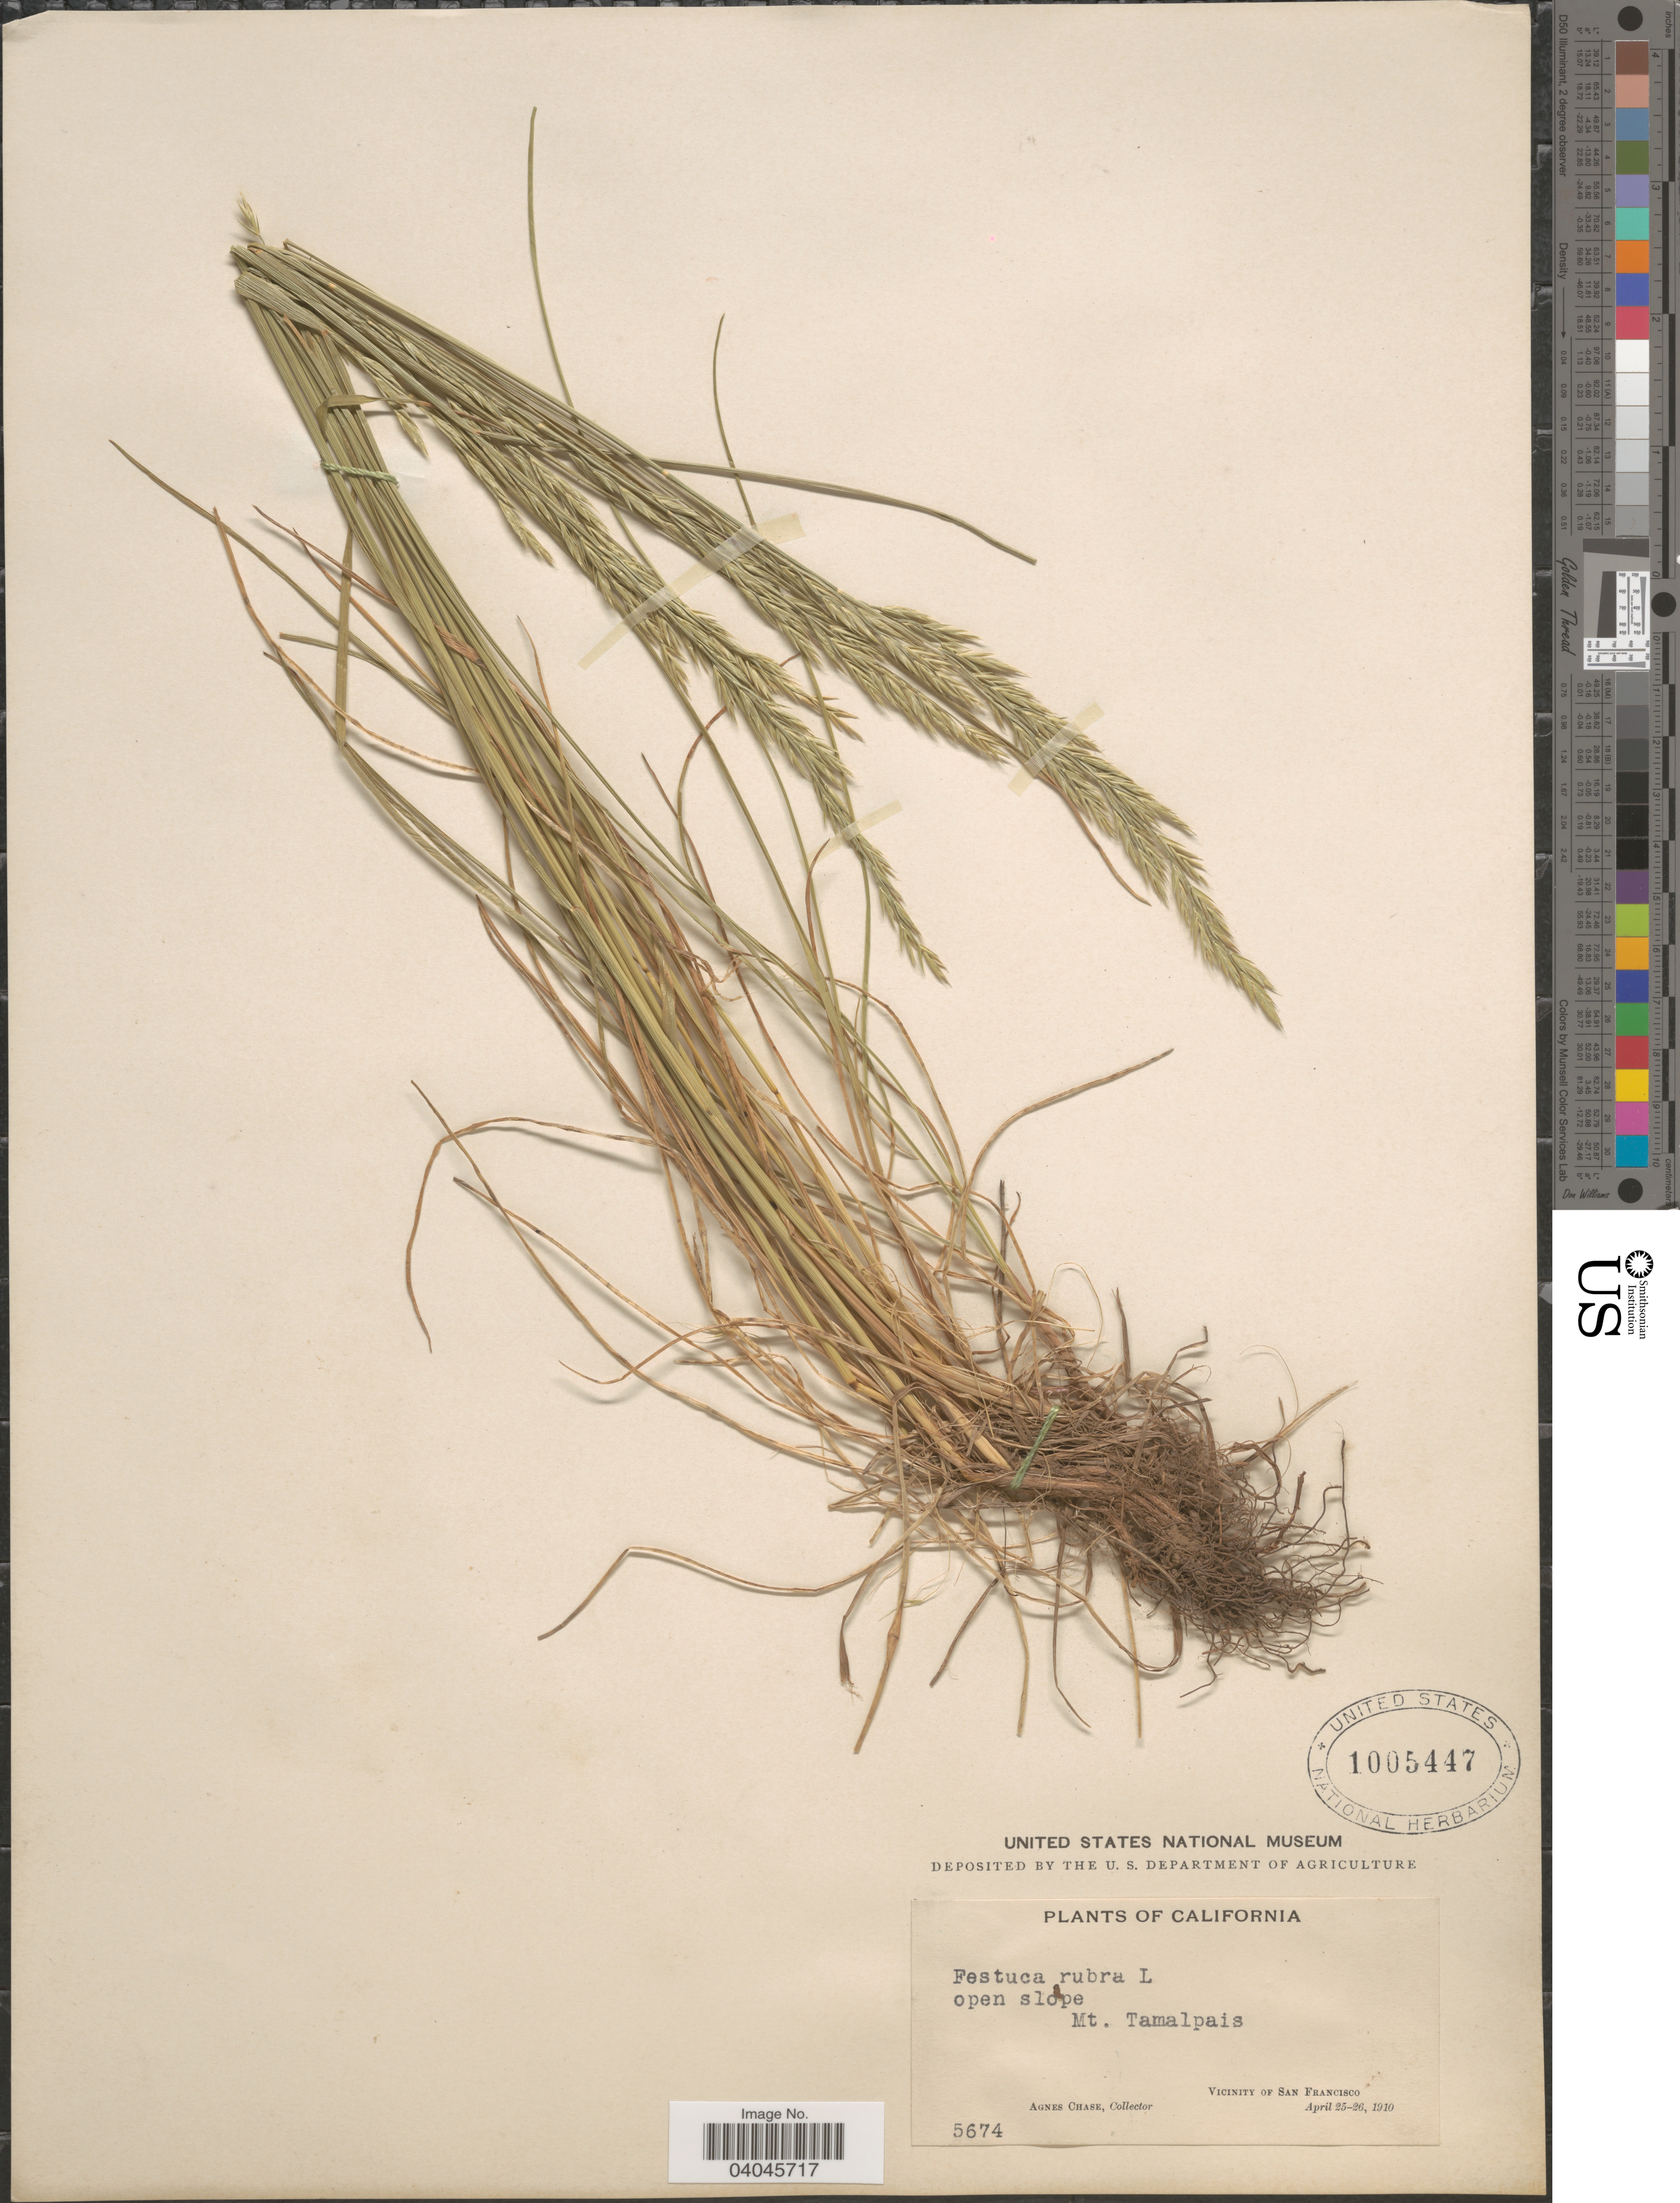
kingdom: Plantae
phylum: Tracheophyta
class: Liliopsida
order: Poales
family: Poaceae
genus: Festuca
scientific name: Festuca rubra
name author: L.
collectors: A. Chase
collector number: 5674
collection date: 1910-04-25/1910-04-26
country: United States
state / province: California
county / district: San Francisco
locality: Mt. Tamalpais. Vicinity of San Francisco.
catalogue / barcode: US 1005447